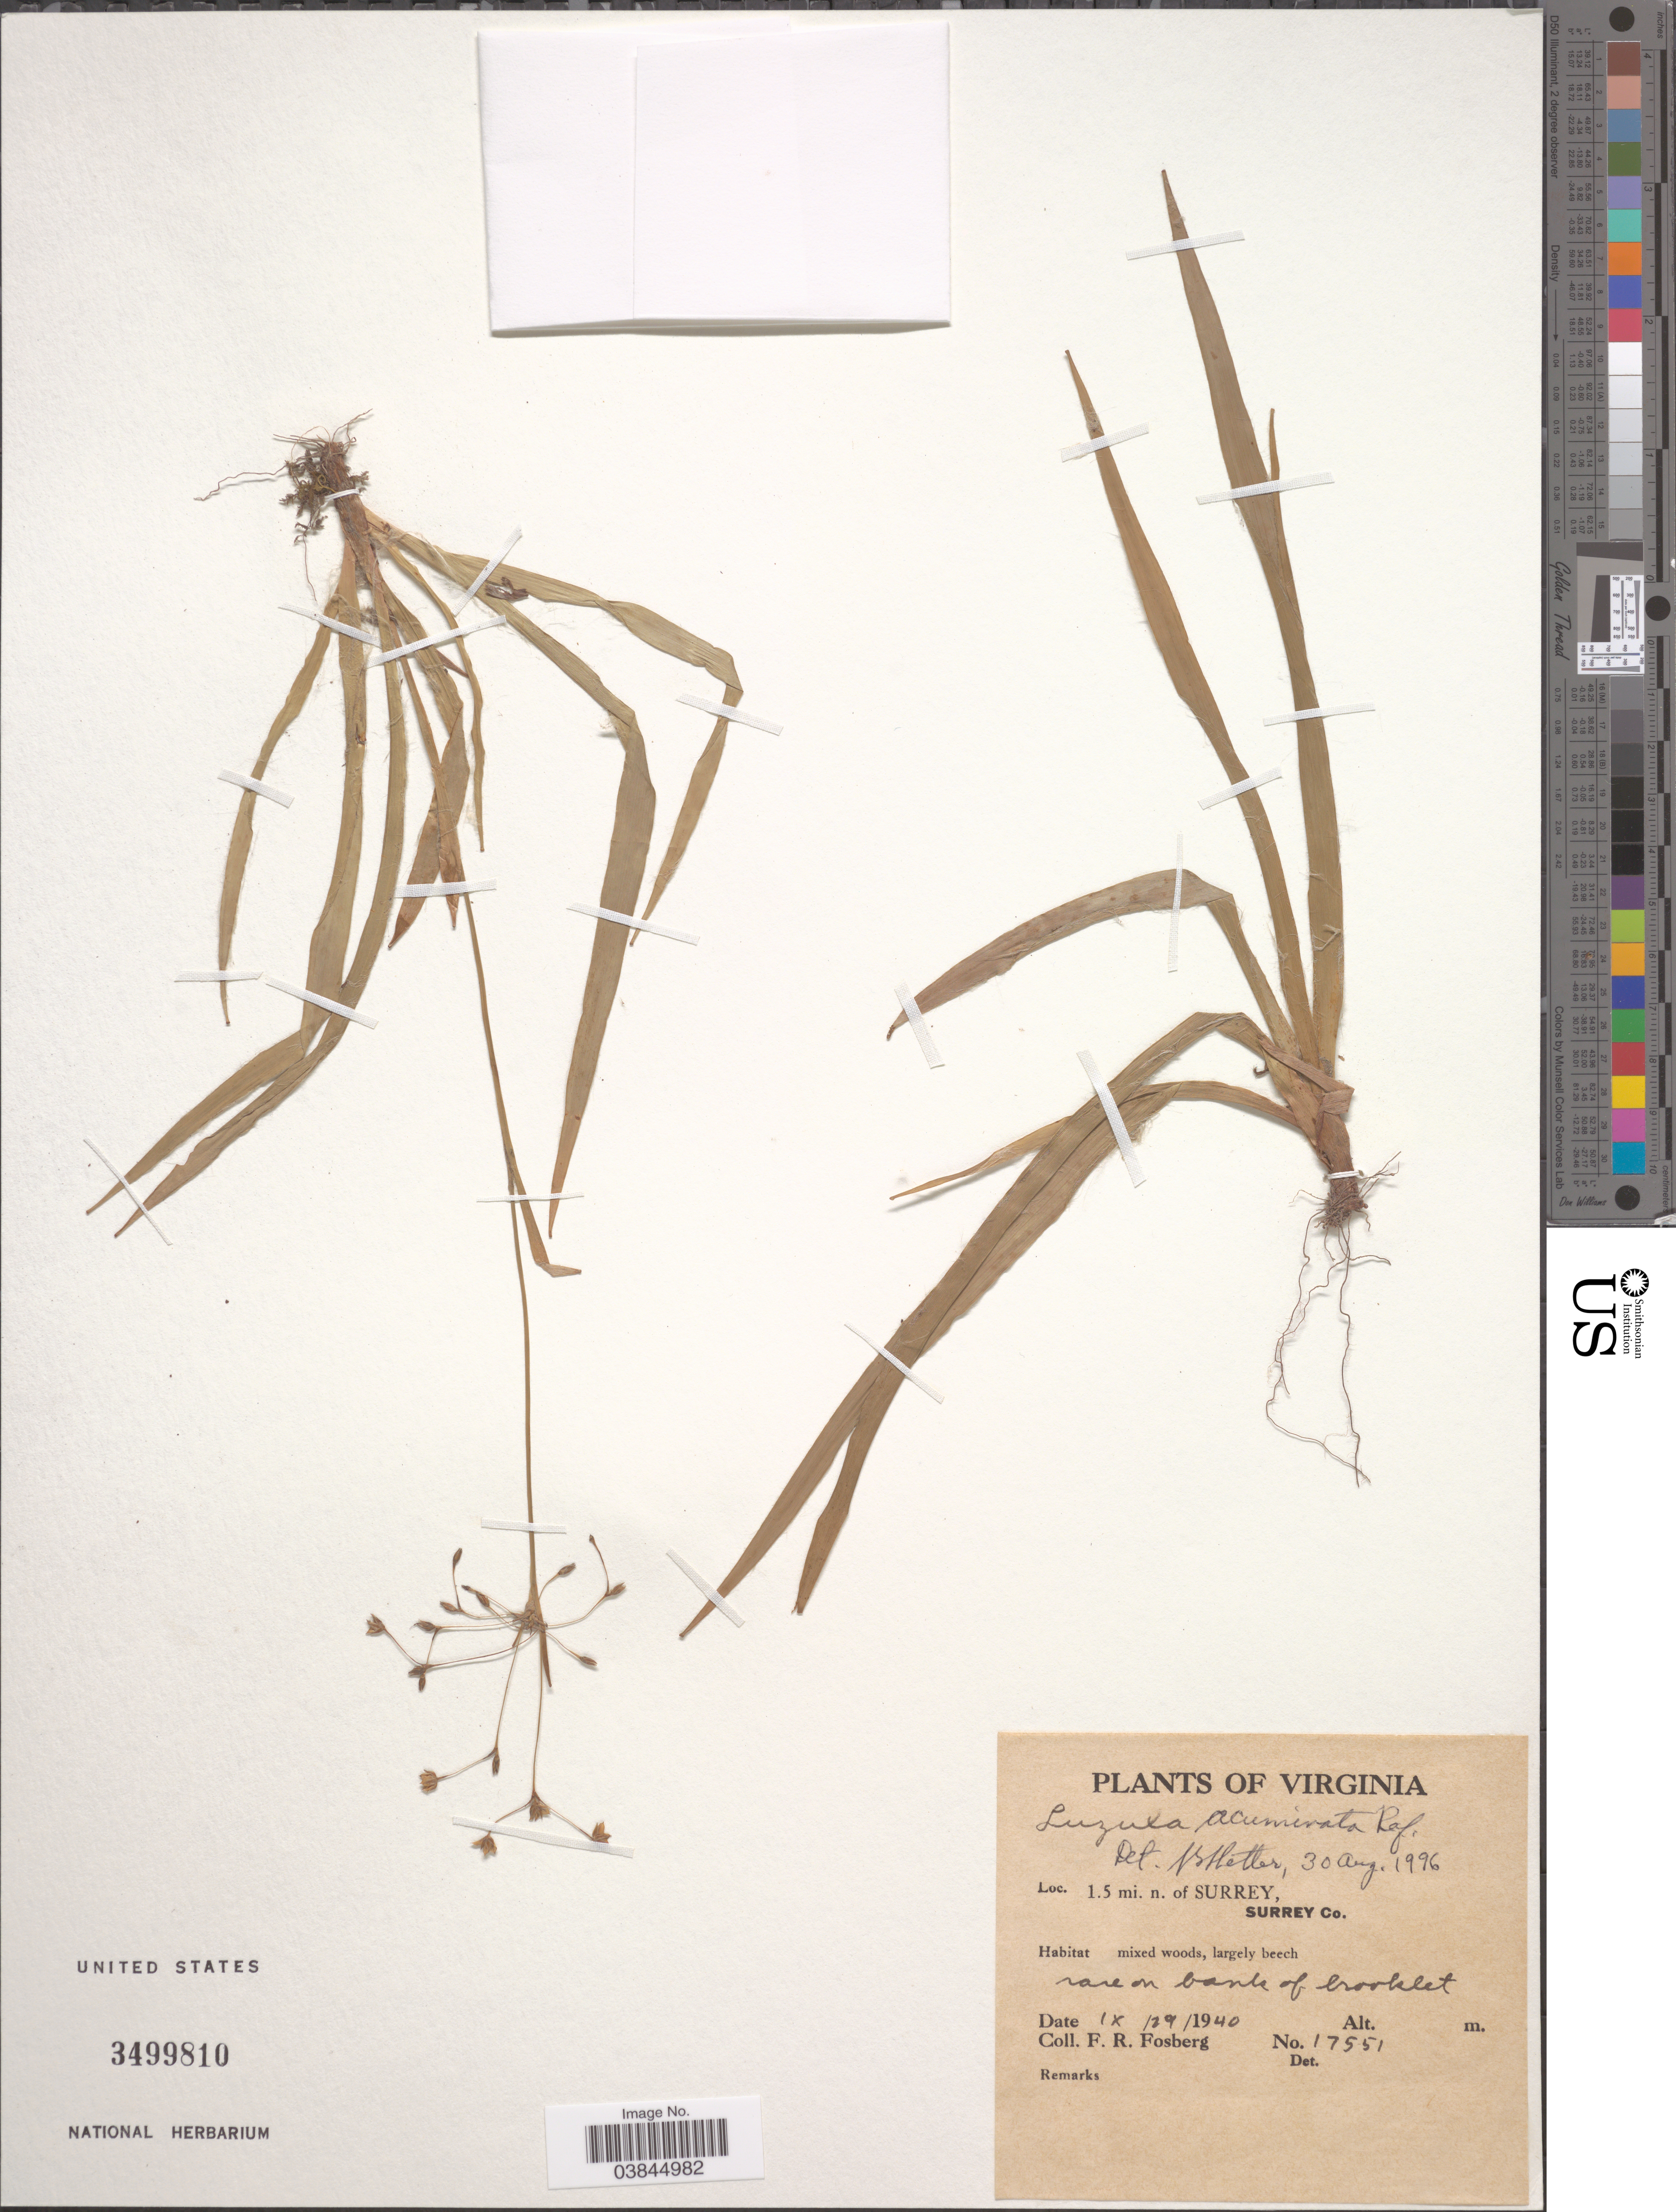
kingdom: Plantae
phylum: Tracheophyta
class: Liliopsida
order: Poales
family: Juncaceae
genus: Luzula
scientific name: Luzula acuminata var. acuminata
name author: Raf.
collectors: F. R. Fosberg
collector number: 17551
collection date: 1940-09-29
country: United States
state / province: Virginia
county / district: Surry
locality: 1.5 mi. N of Surry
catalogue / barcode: US 3499810